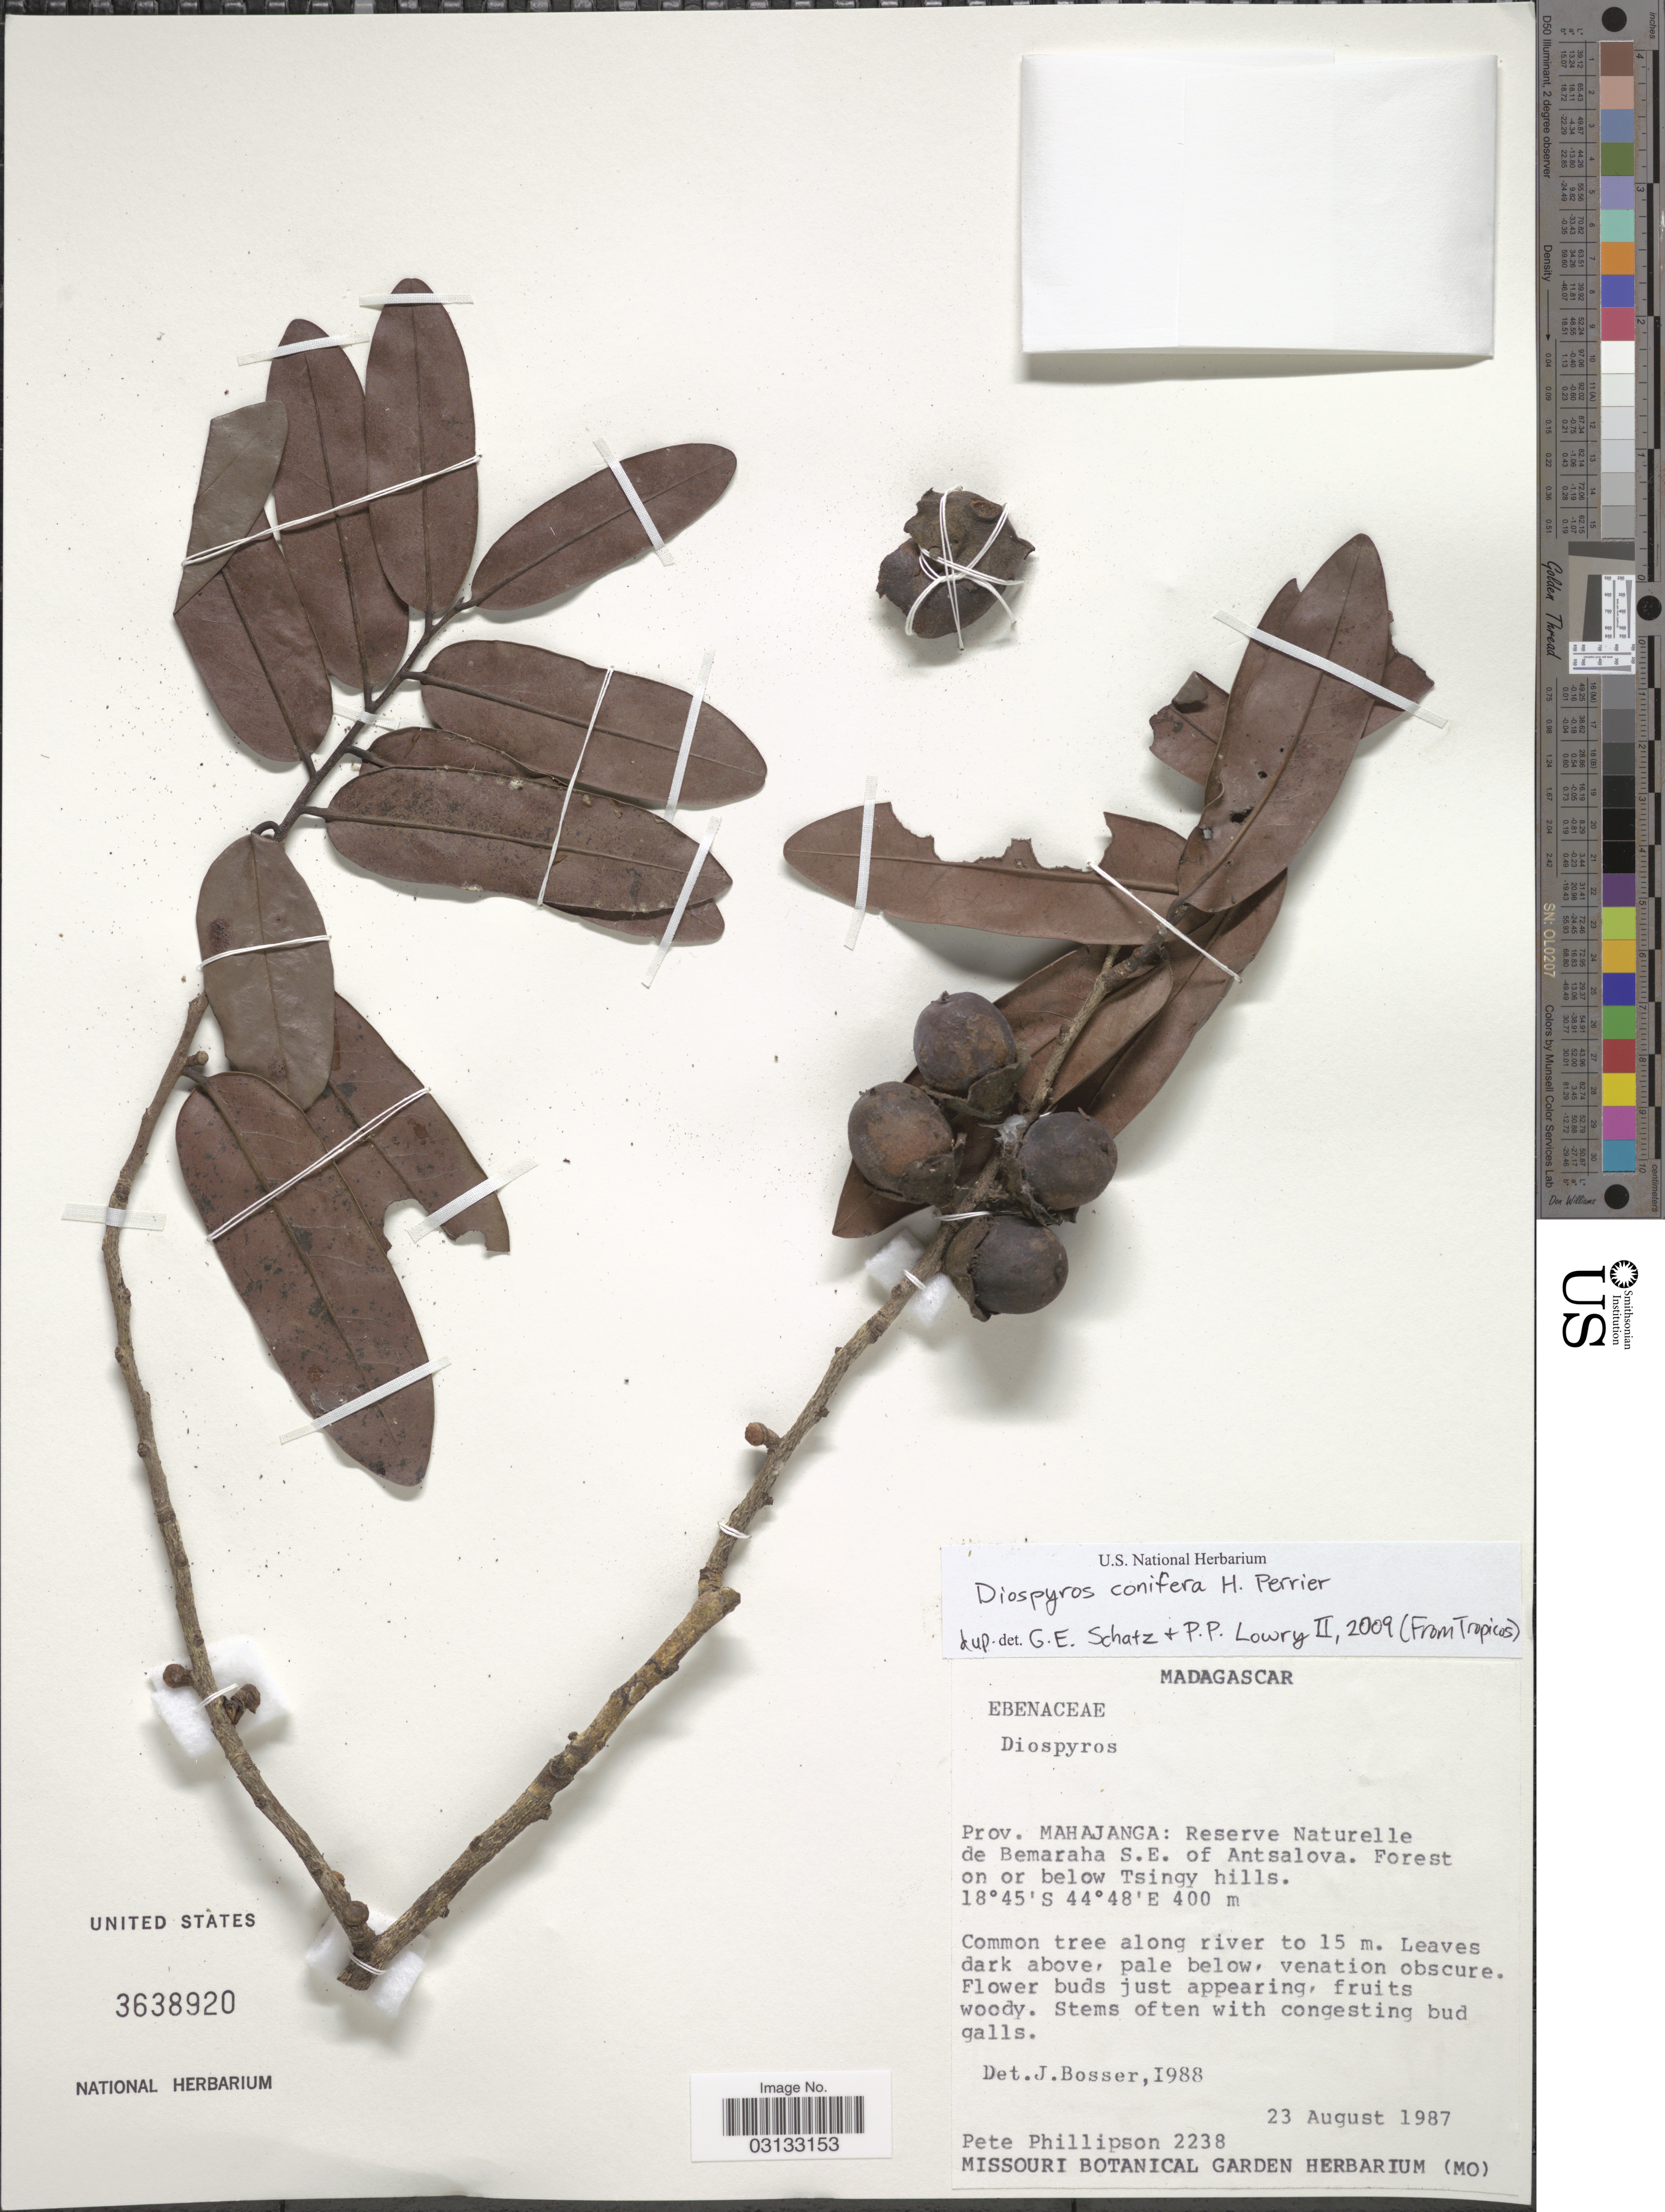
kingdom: Plantae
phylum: Tracheophyta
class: Magnoliopsida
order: Ericales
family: Ebenaceae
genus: Diospyros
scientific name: Diospyros conifera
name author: H. Perrier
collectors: P. B. Phillipson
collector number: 2238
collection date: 1987-04-23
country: Madagascar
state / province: Melaky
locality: Prov. Mahajanga: Reserve Naturelle de Bemaraha S.E. of Antsalova, Forest on or below Tsingy hills.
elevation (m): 400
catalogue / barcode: US 3638920